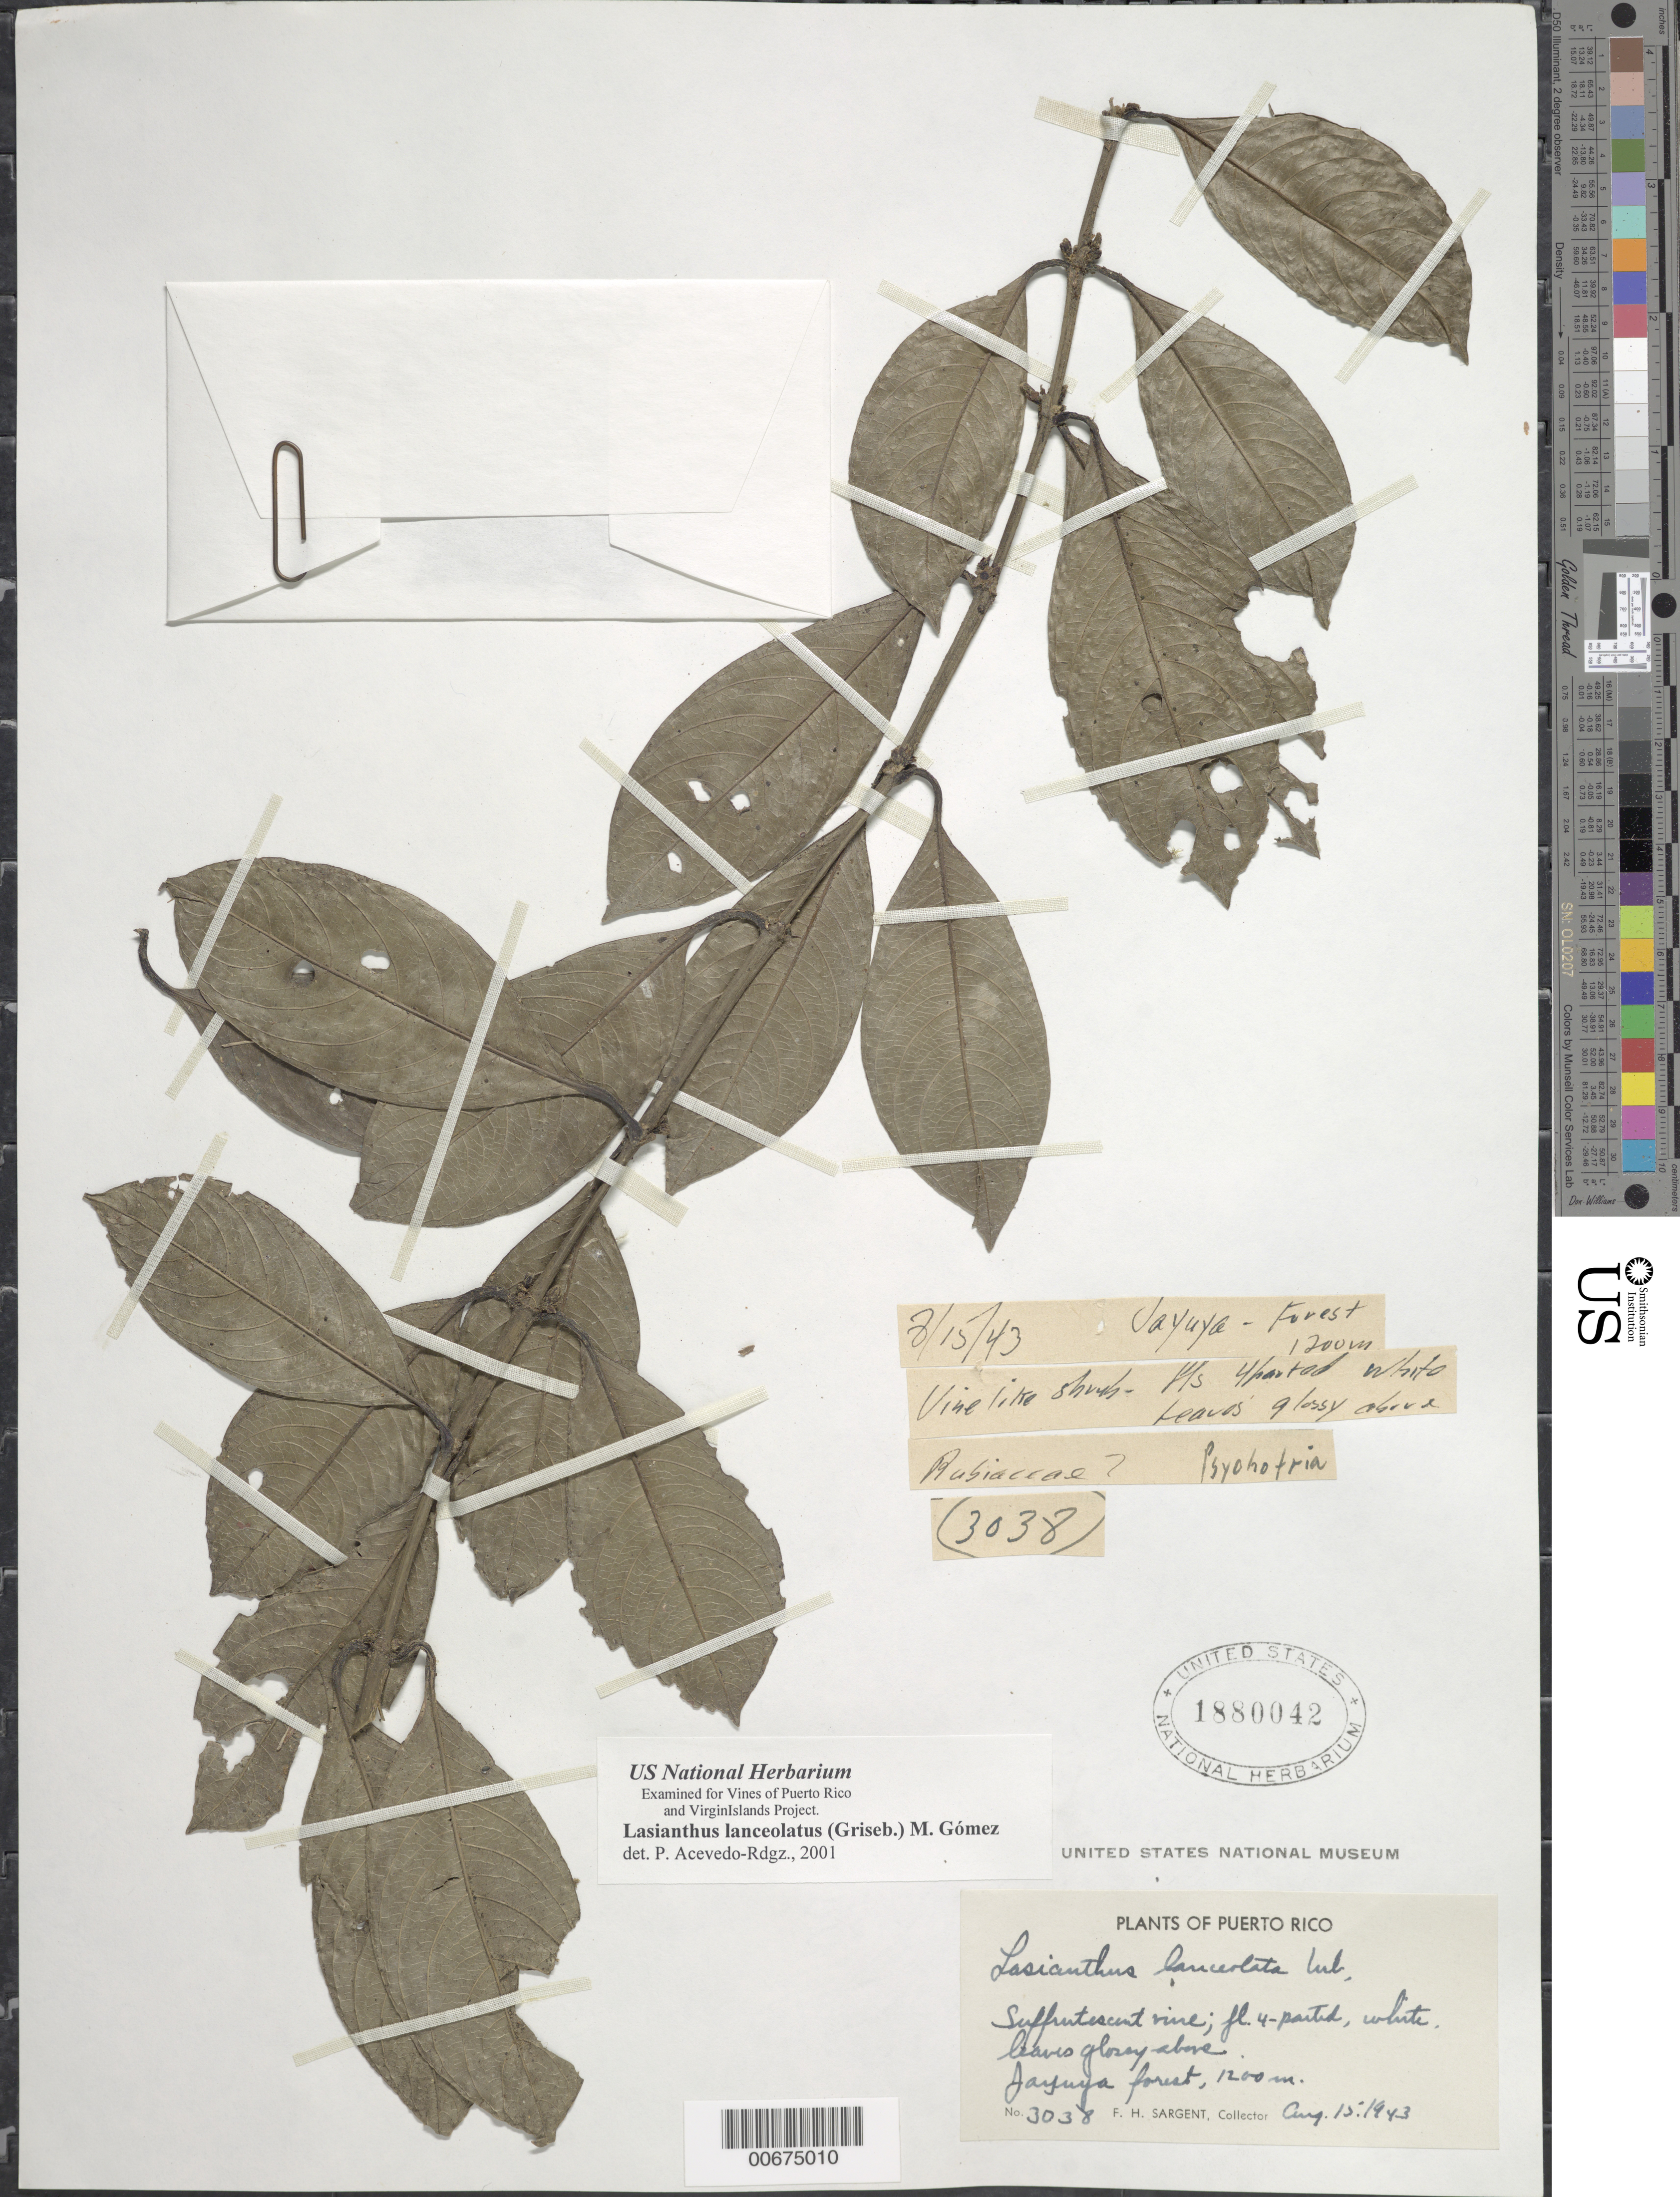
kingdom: Plantae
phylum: Tracheophyta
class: Magnoliopsida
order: Gentianales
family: Rubiaceae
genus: Lasianthus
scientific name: Lasianthus lanceolatus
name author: (Griseb.) Urb.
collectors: F. H. Sargent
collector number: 3038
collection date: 1943-08-15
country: Puerto Rico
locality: Jayjuya forest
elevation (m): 1200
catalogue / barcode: US 1880042